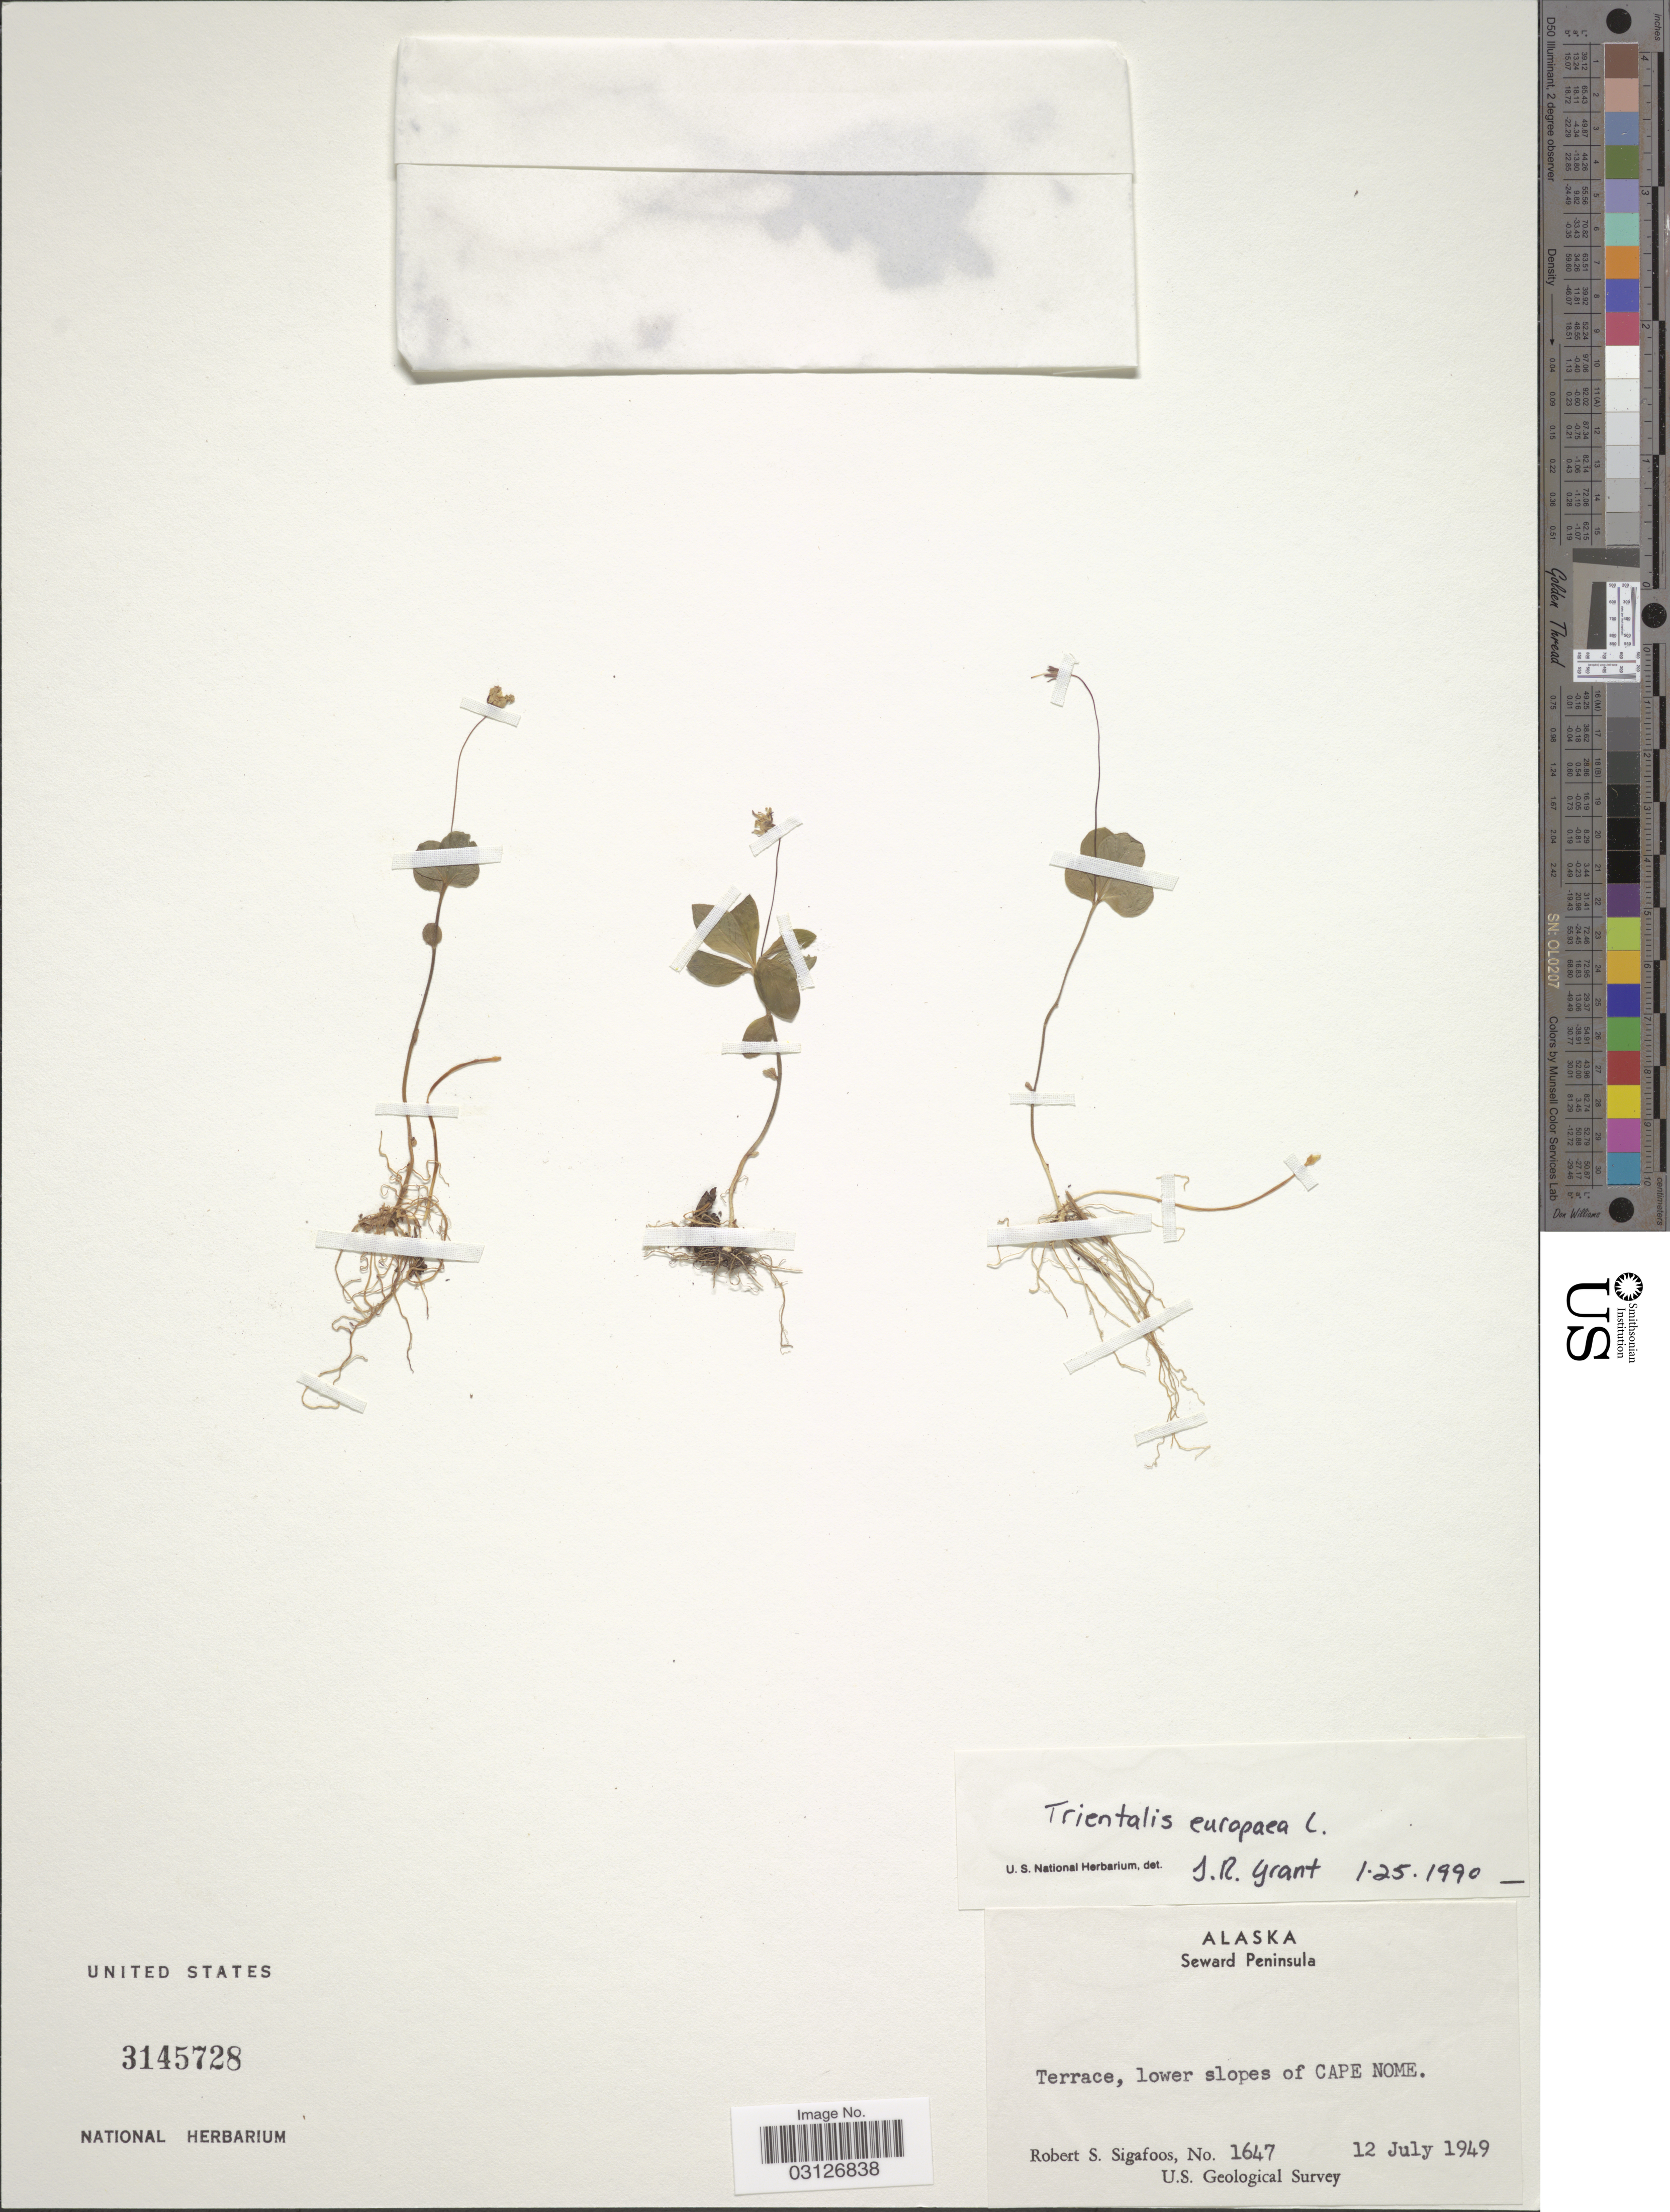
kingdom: Plantae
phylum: Tracheophyta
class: Magnoliopsida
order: Ericales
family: Primulaceae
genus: Trientalis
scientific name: Trientalis europaea subsp. arctica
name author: (Fisch. ex Hook.) Hultén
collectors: R. Sigafoos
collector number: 1647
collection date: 1949-07-12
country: United States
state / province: Alaska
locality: Seward Peninsula. Terrace, lower slopes of Cape Norte.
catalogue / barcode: US 3145728